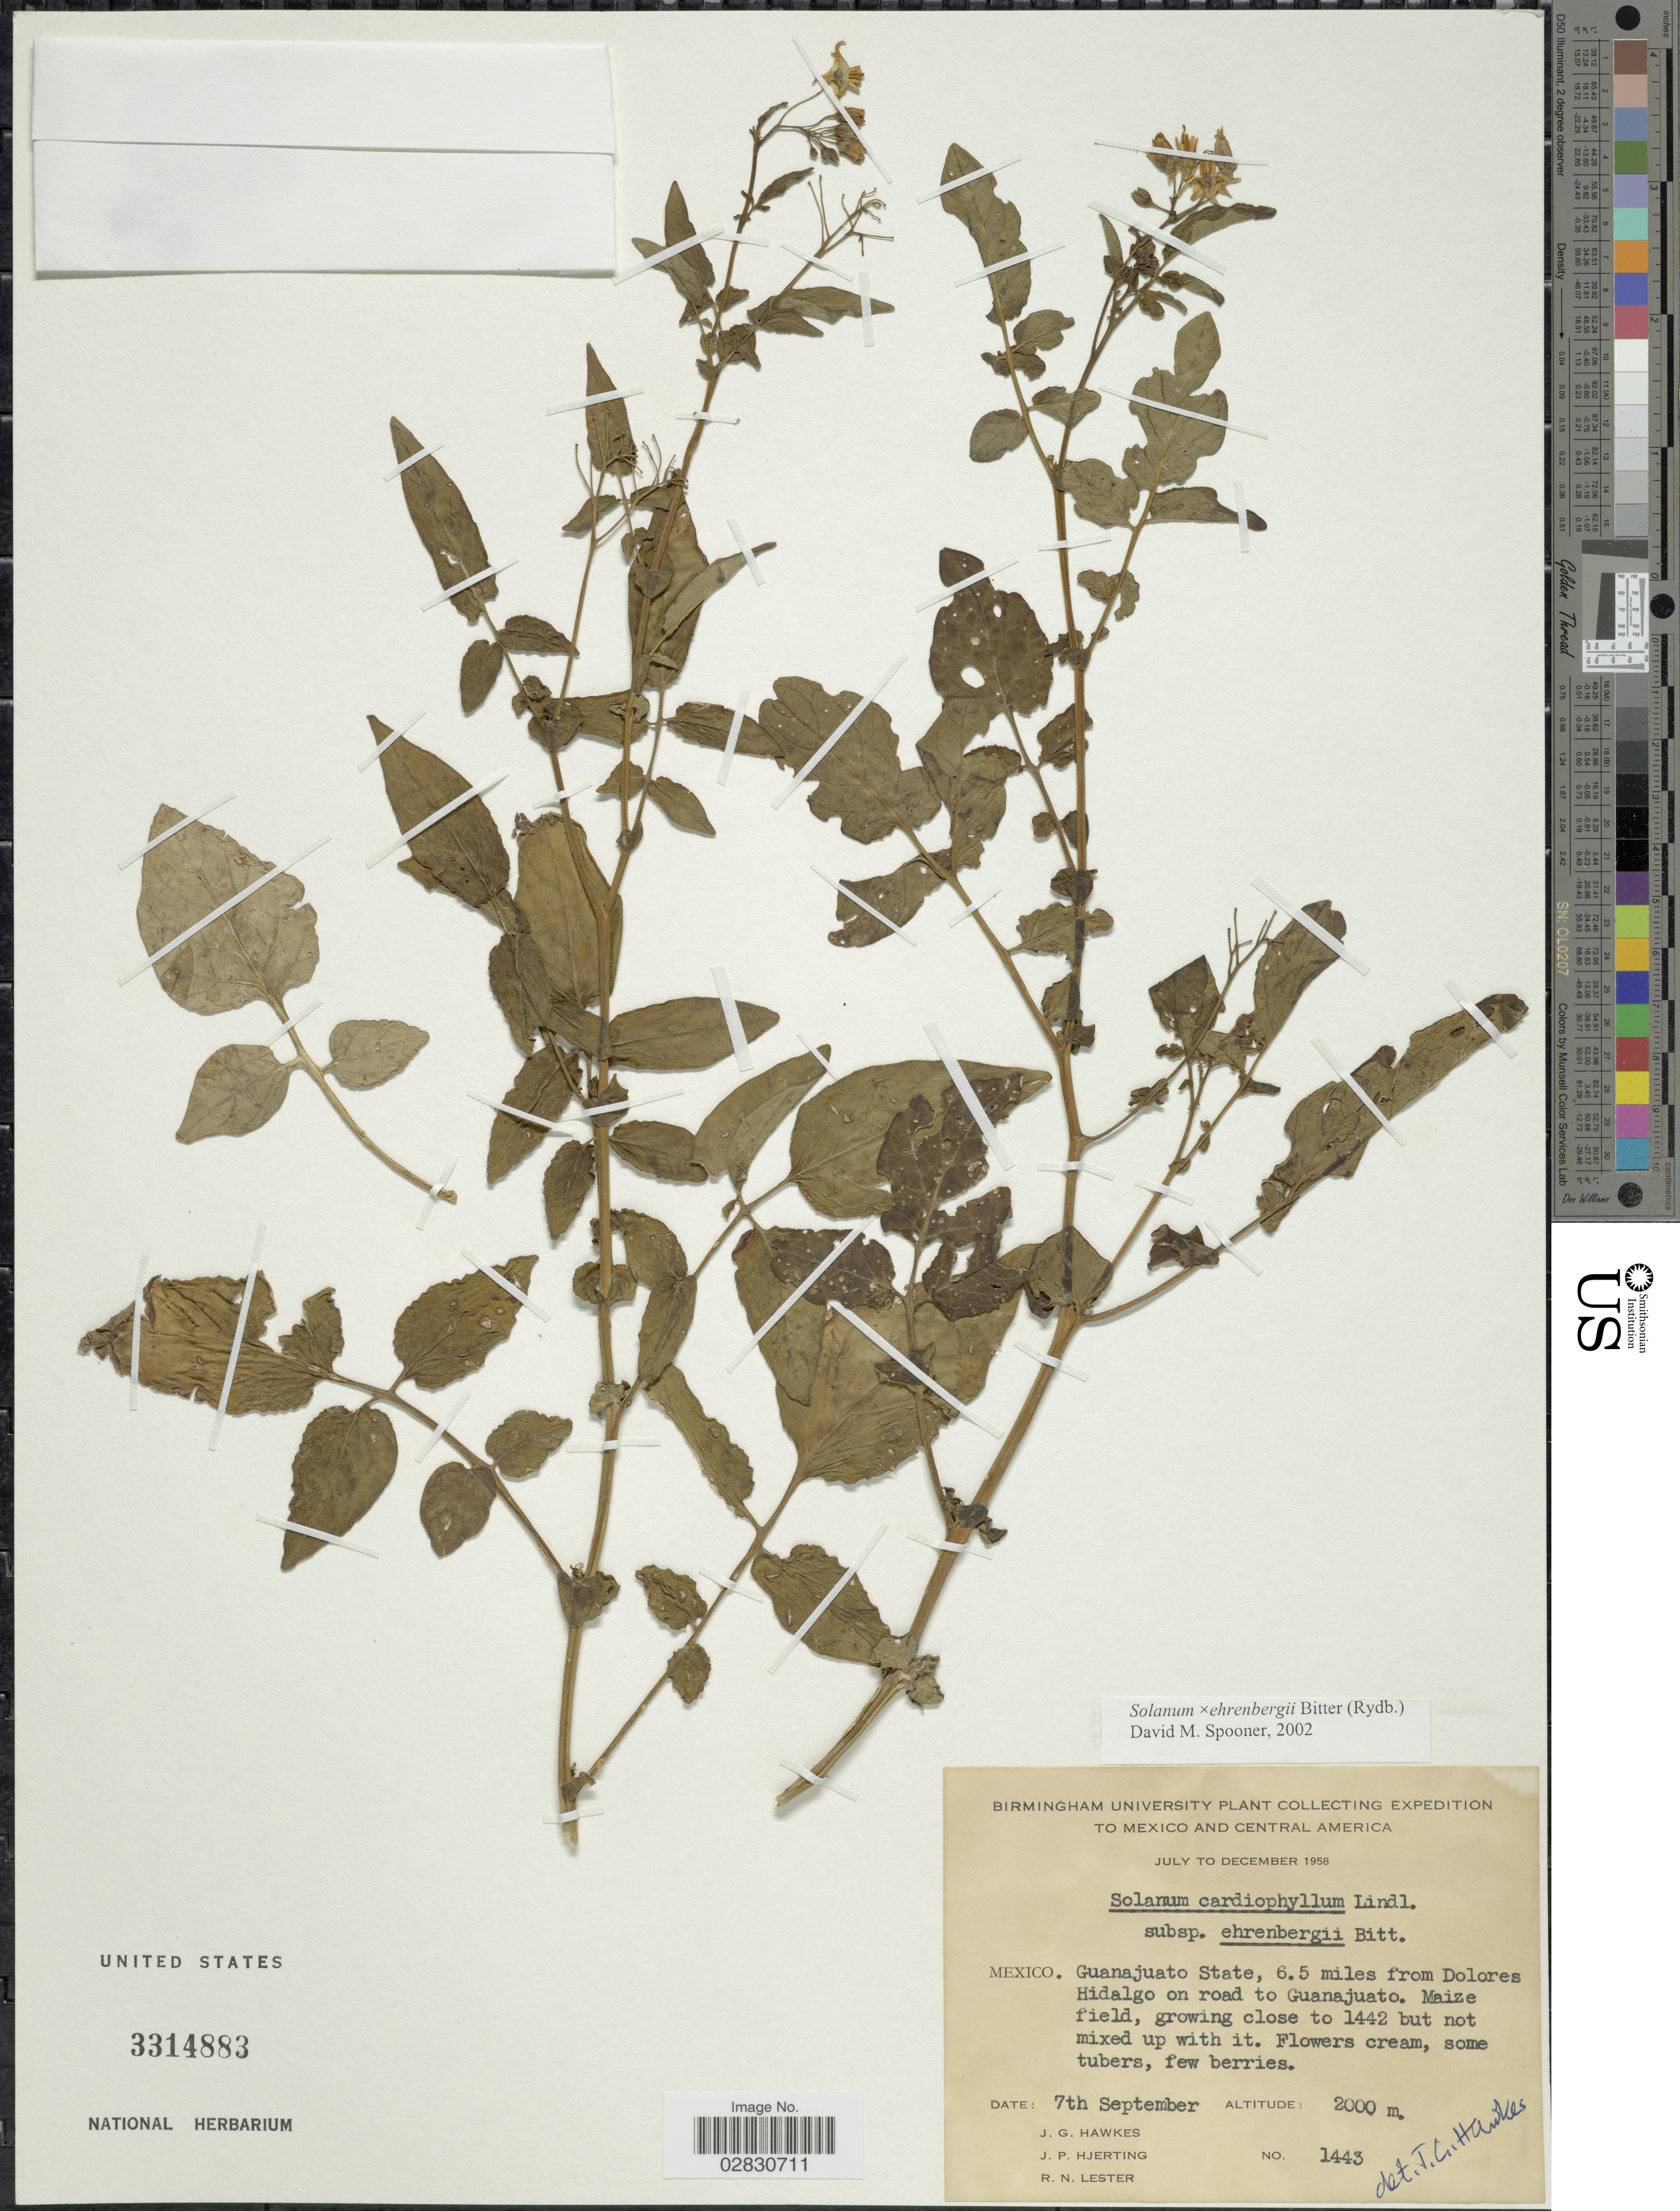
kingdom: Plantae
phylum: Tracheophyta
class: Magnoliopsida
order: Solanales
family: Solanaceae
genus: Solanum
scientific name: Solanum ehrenbergii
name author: Rydb.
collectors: J. Hawkes, J. P. Hjerting & R. Lester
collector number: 1443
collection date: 1958-09-07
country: Mexico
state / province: Guanajuato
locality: Guanajuato State, 6.5 miles from Dolores Hidalgo on road to Guanajuato, Maize field.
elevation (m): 2000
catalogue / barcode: US 3314883